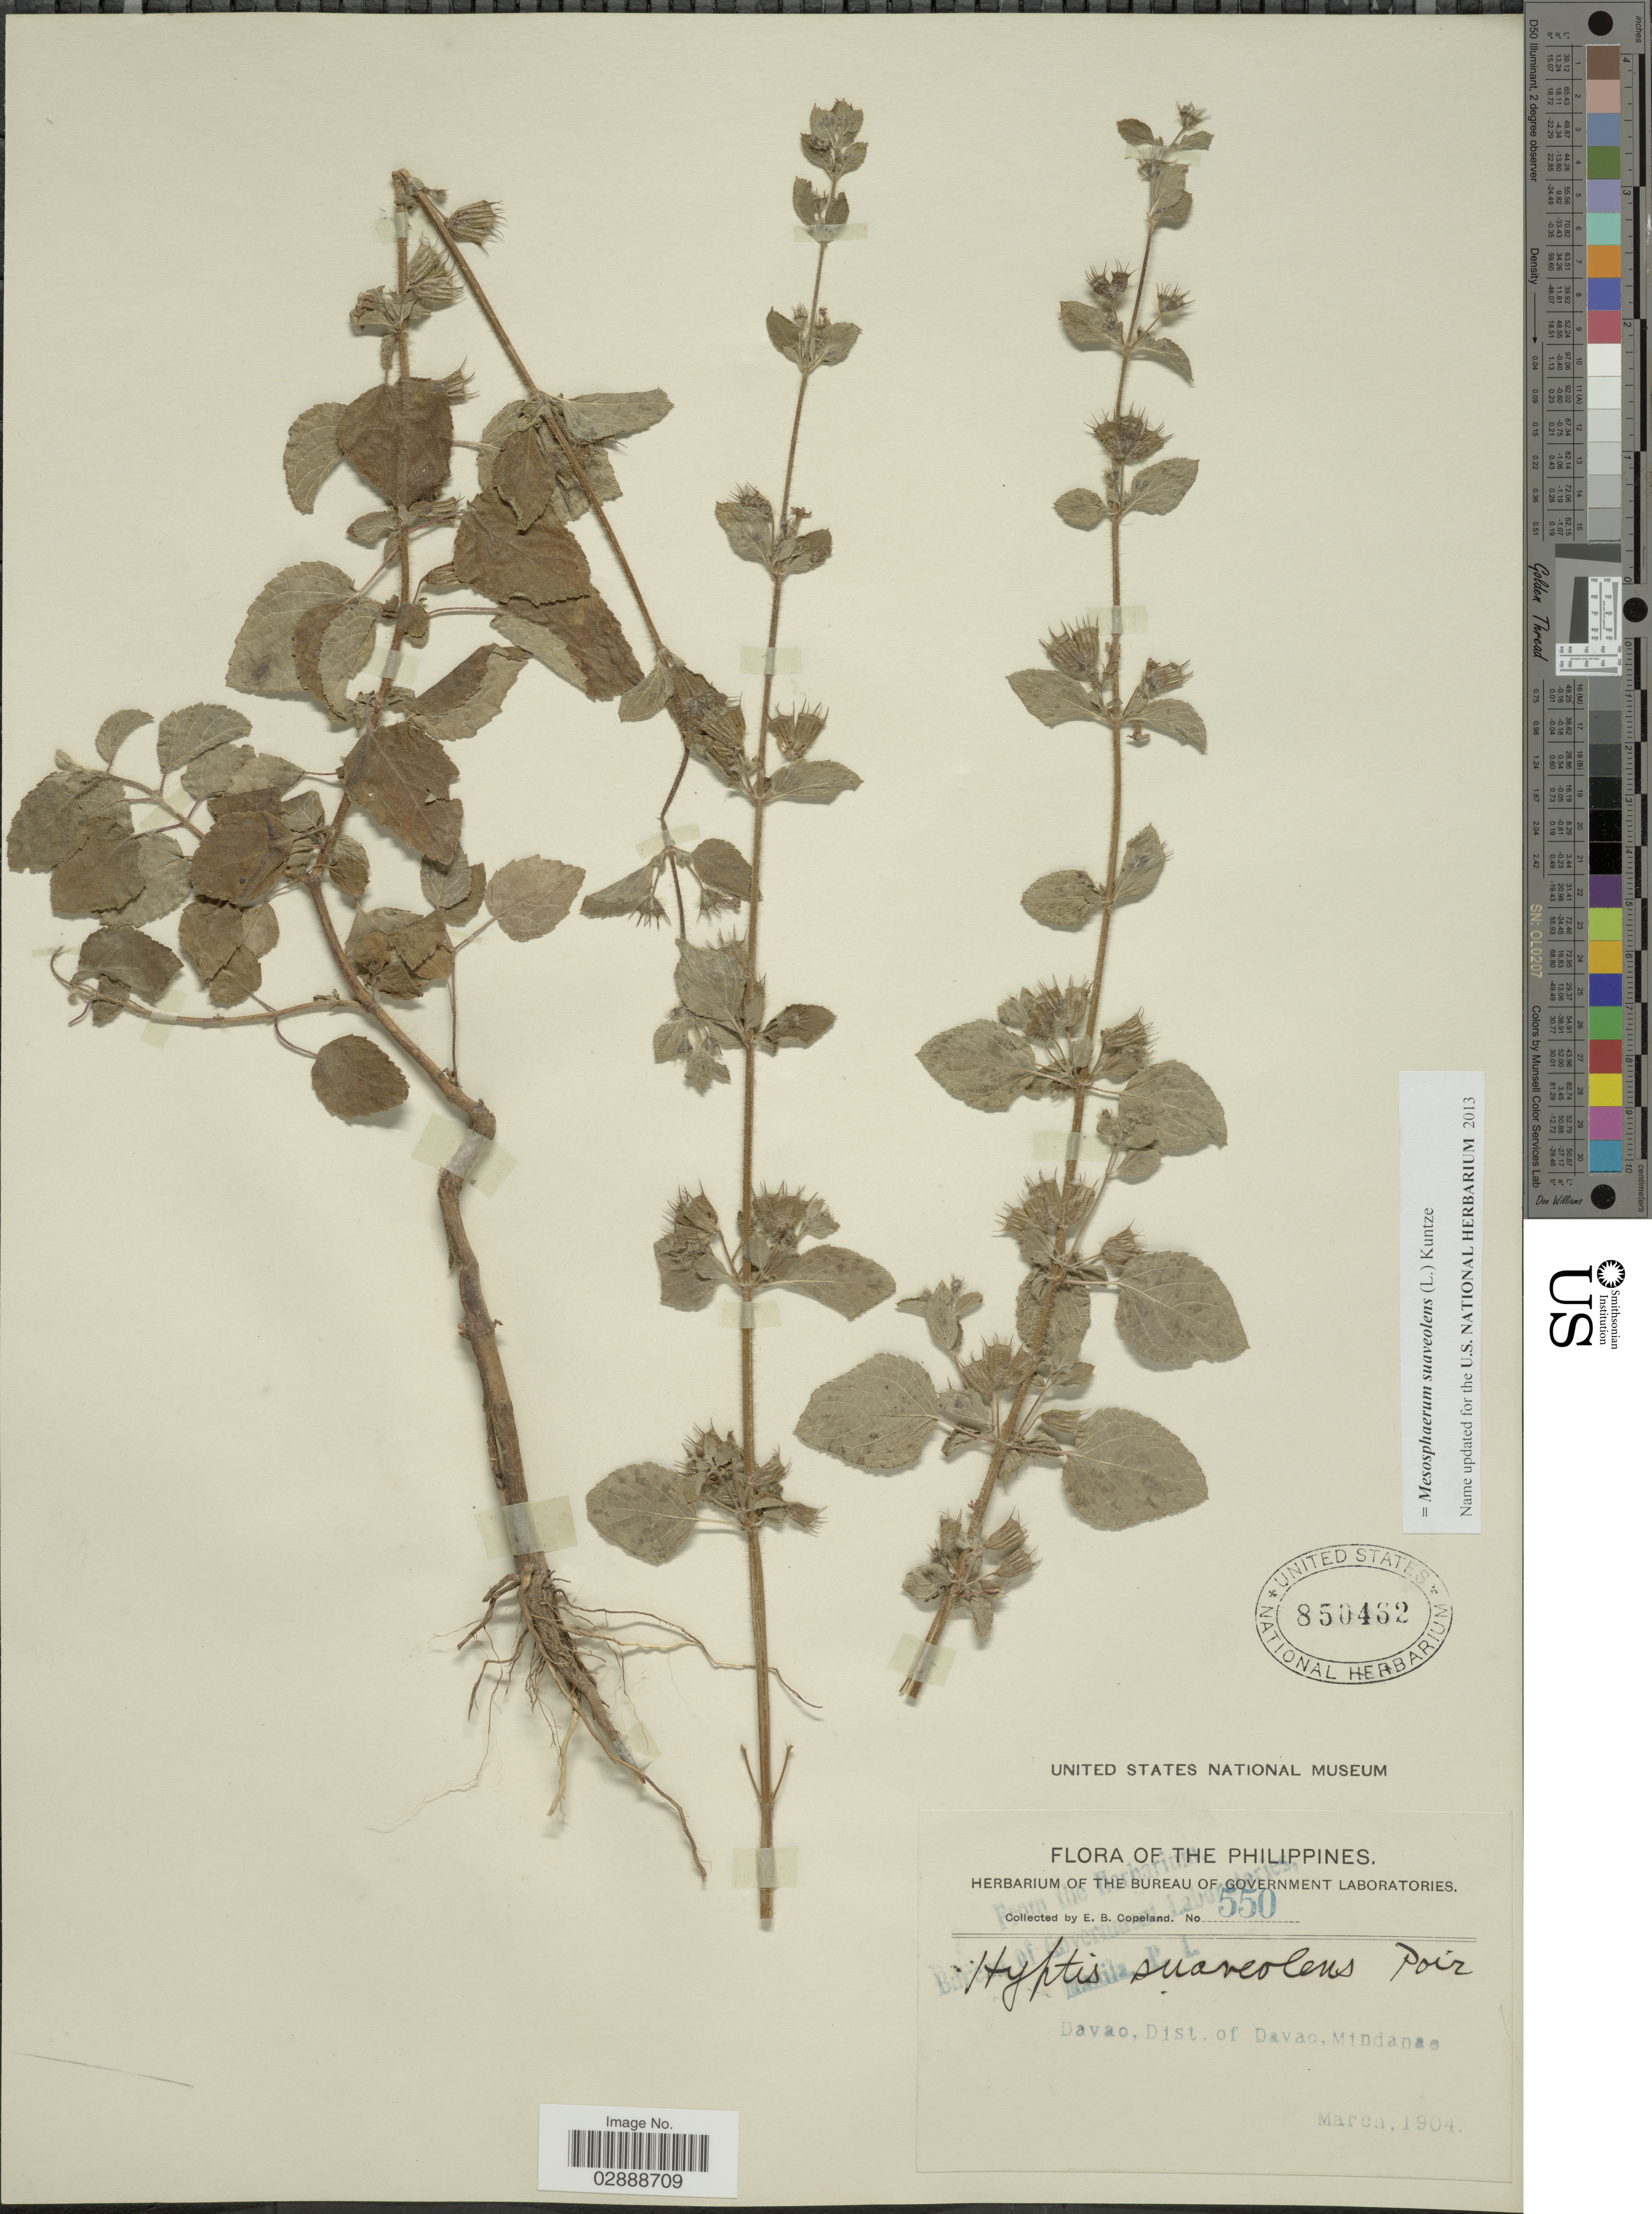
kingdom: Plantae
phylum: Tracheophyta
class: Magnoliopsida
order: Lamiales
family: Lamiaceae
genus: Mesosphaerum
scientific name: Mesosphaerum suaveolens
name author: (L.) Kuntze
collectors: E. B. Copeland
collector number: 550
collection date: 1904-03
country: Philippines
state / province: Davao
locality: Davao, Dist. of Davao, Mindanao.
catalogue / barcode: US 850462